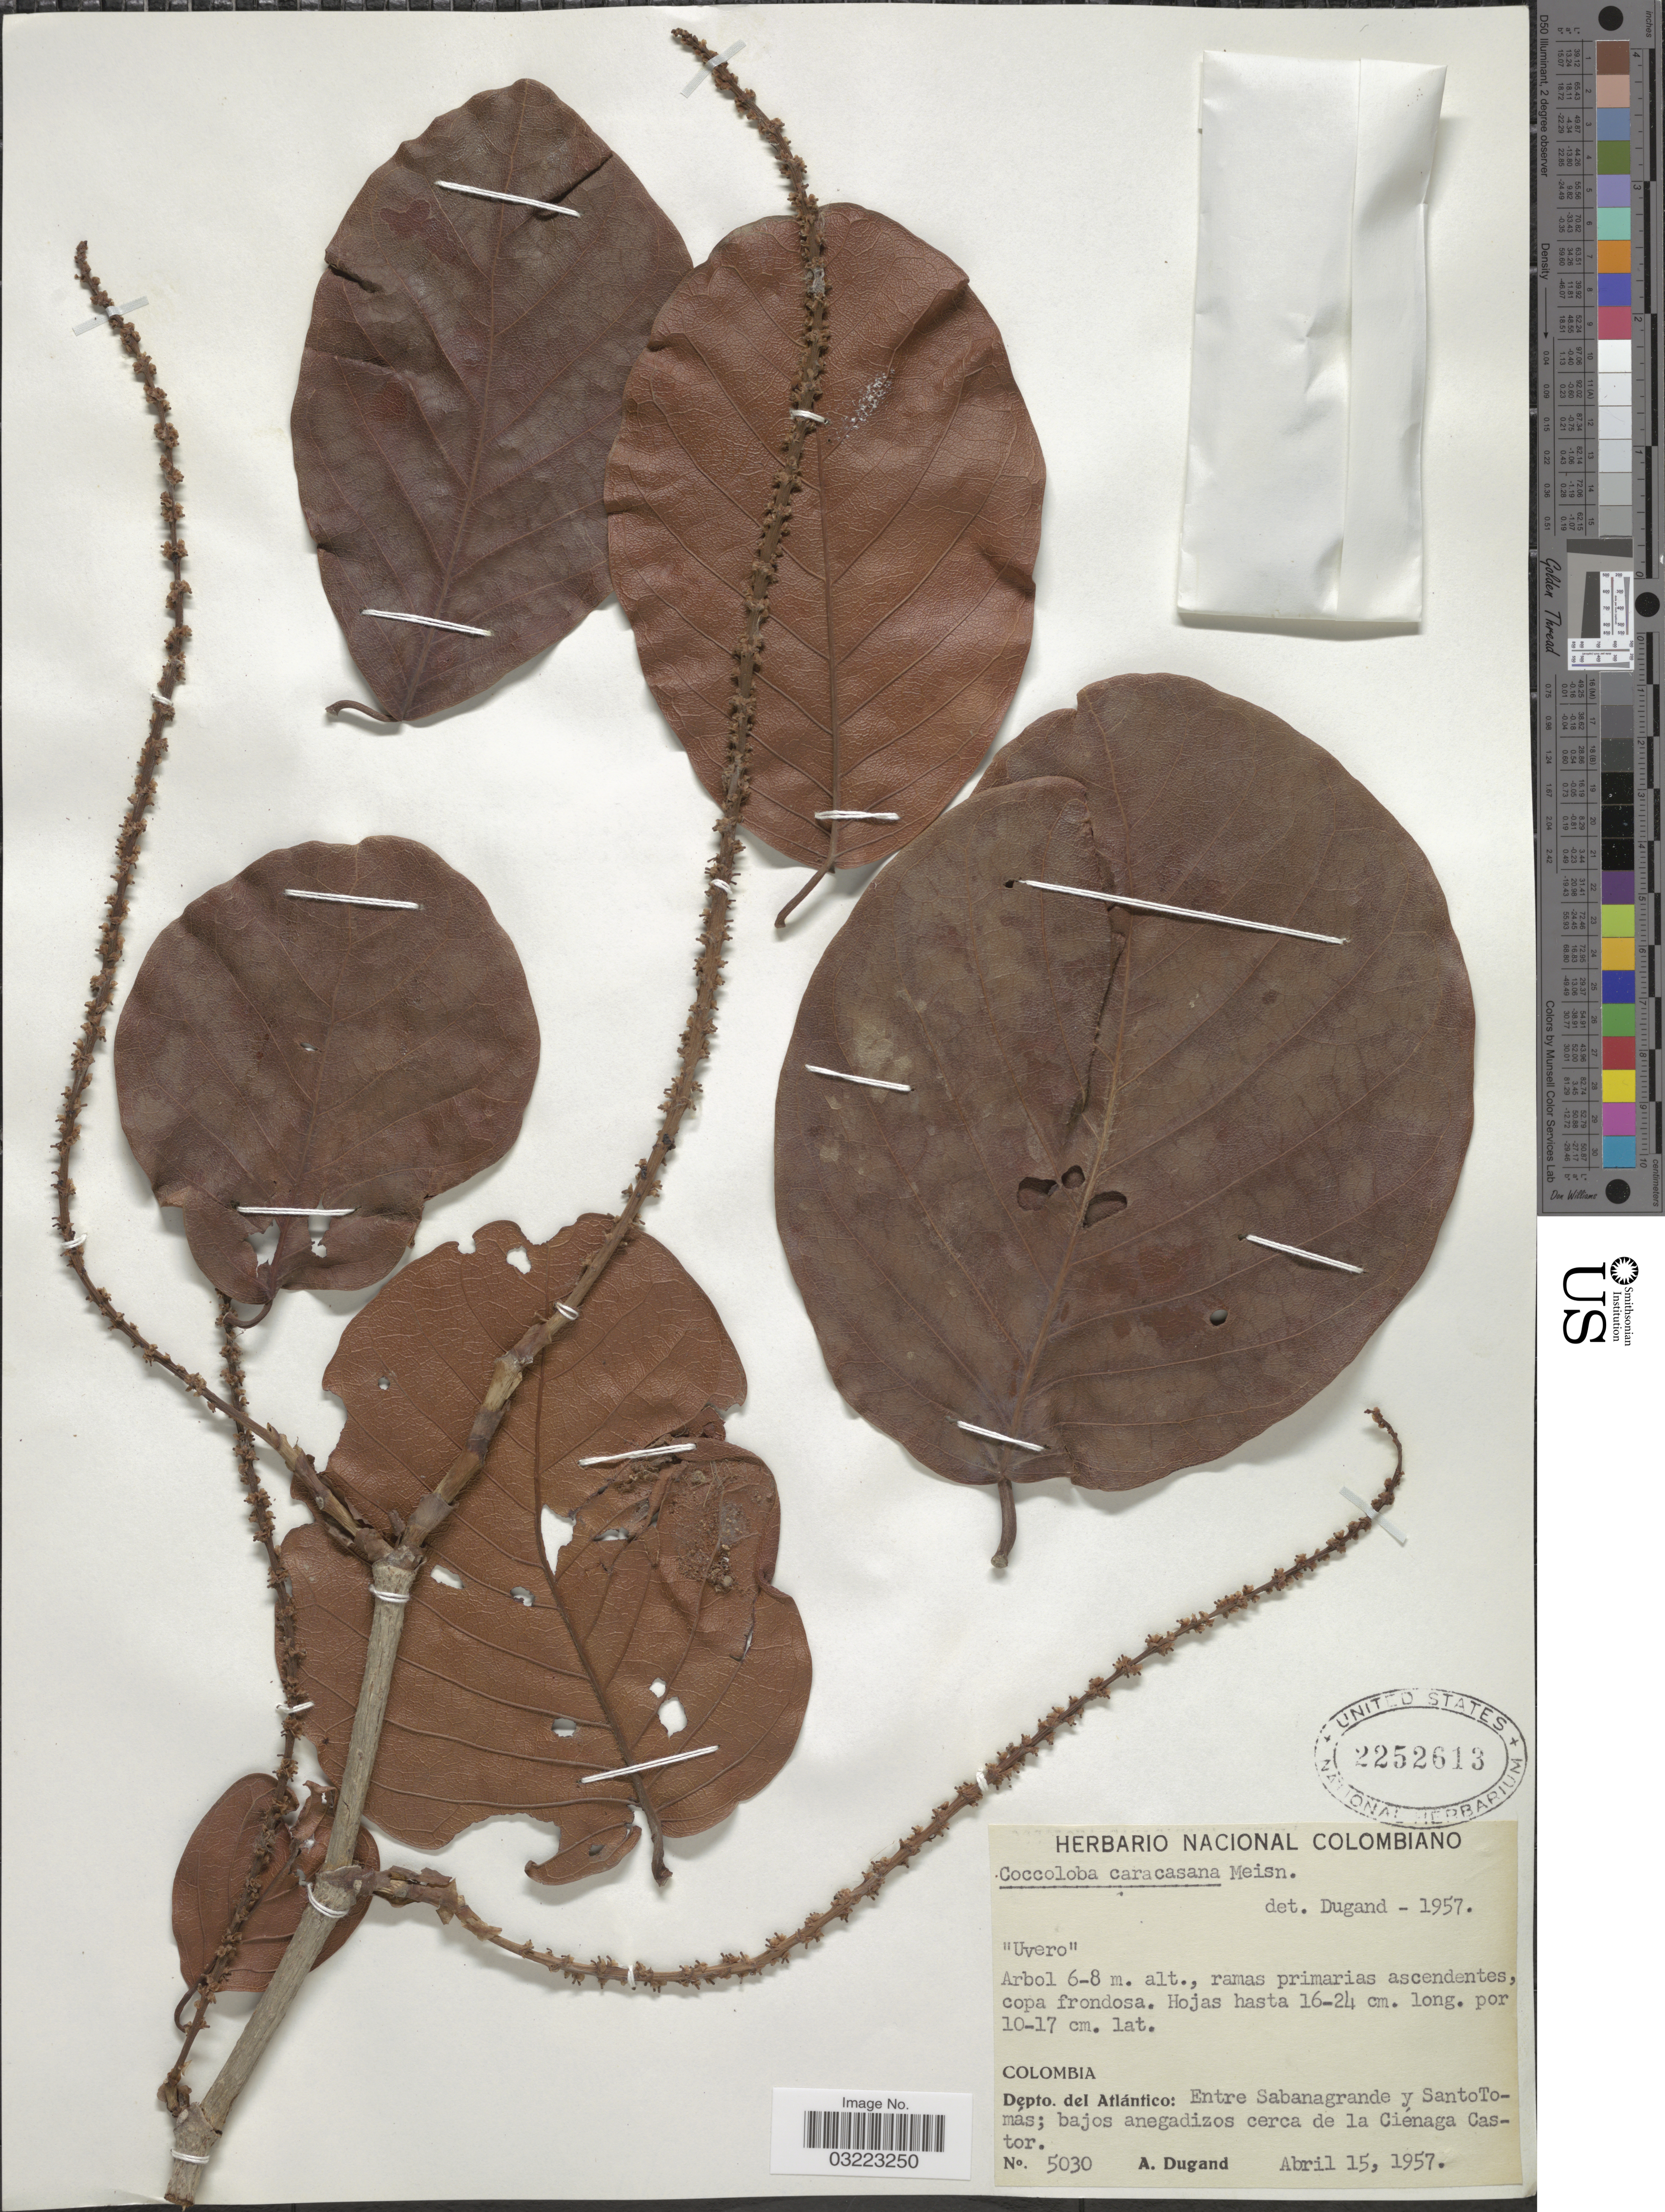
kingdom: Plantae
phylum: Tracheophyta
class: Magnoliopsida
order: Caryophyllales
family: Polygonaceae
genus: Coccoloba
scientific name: Coccoloba caracasana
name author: Meisn.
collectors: A. Dugand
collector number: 5030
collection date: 1957-04-15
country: Colombia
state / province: Atlántico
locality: Depto. del Atlántico: Entre Sabanagrande y SantoTomás; bajos anegadizos cerca de la Ciénaga Castor.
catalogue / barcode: US 2252613